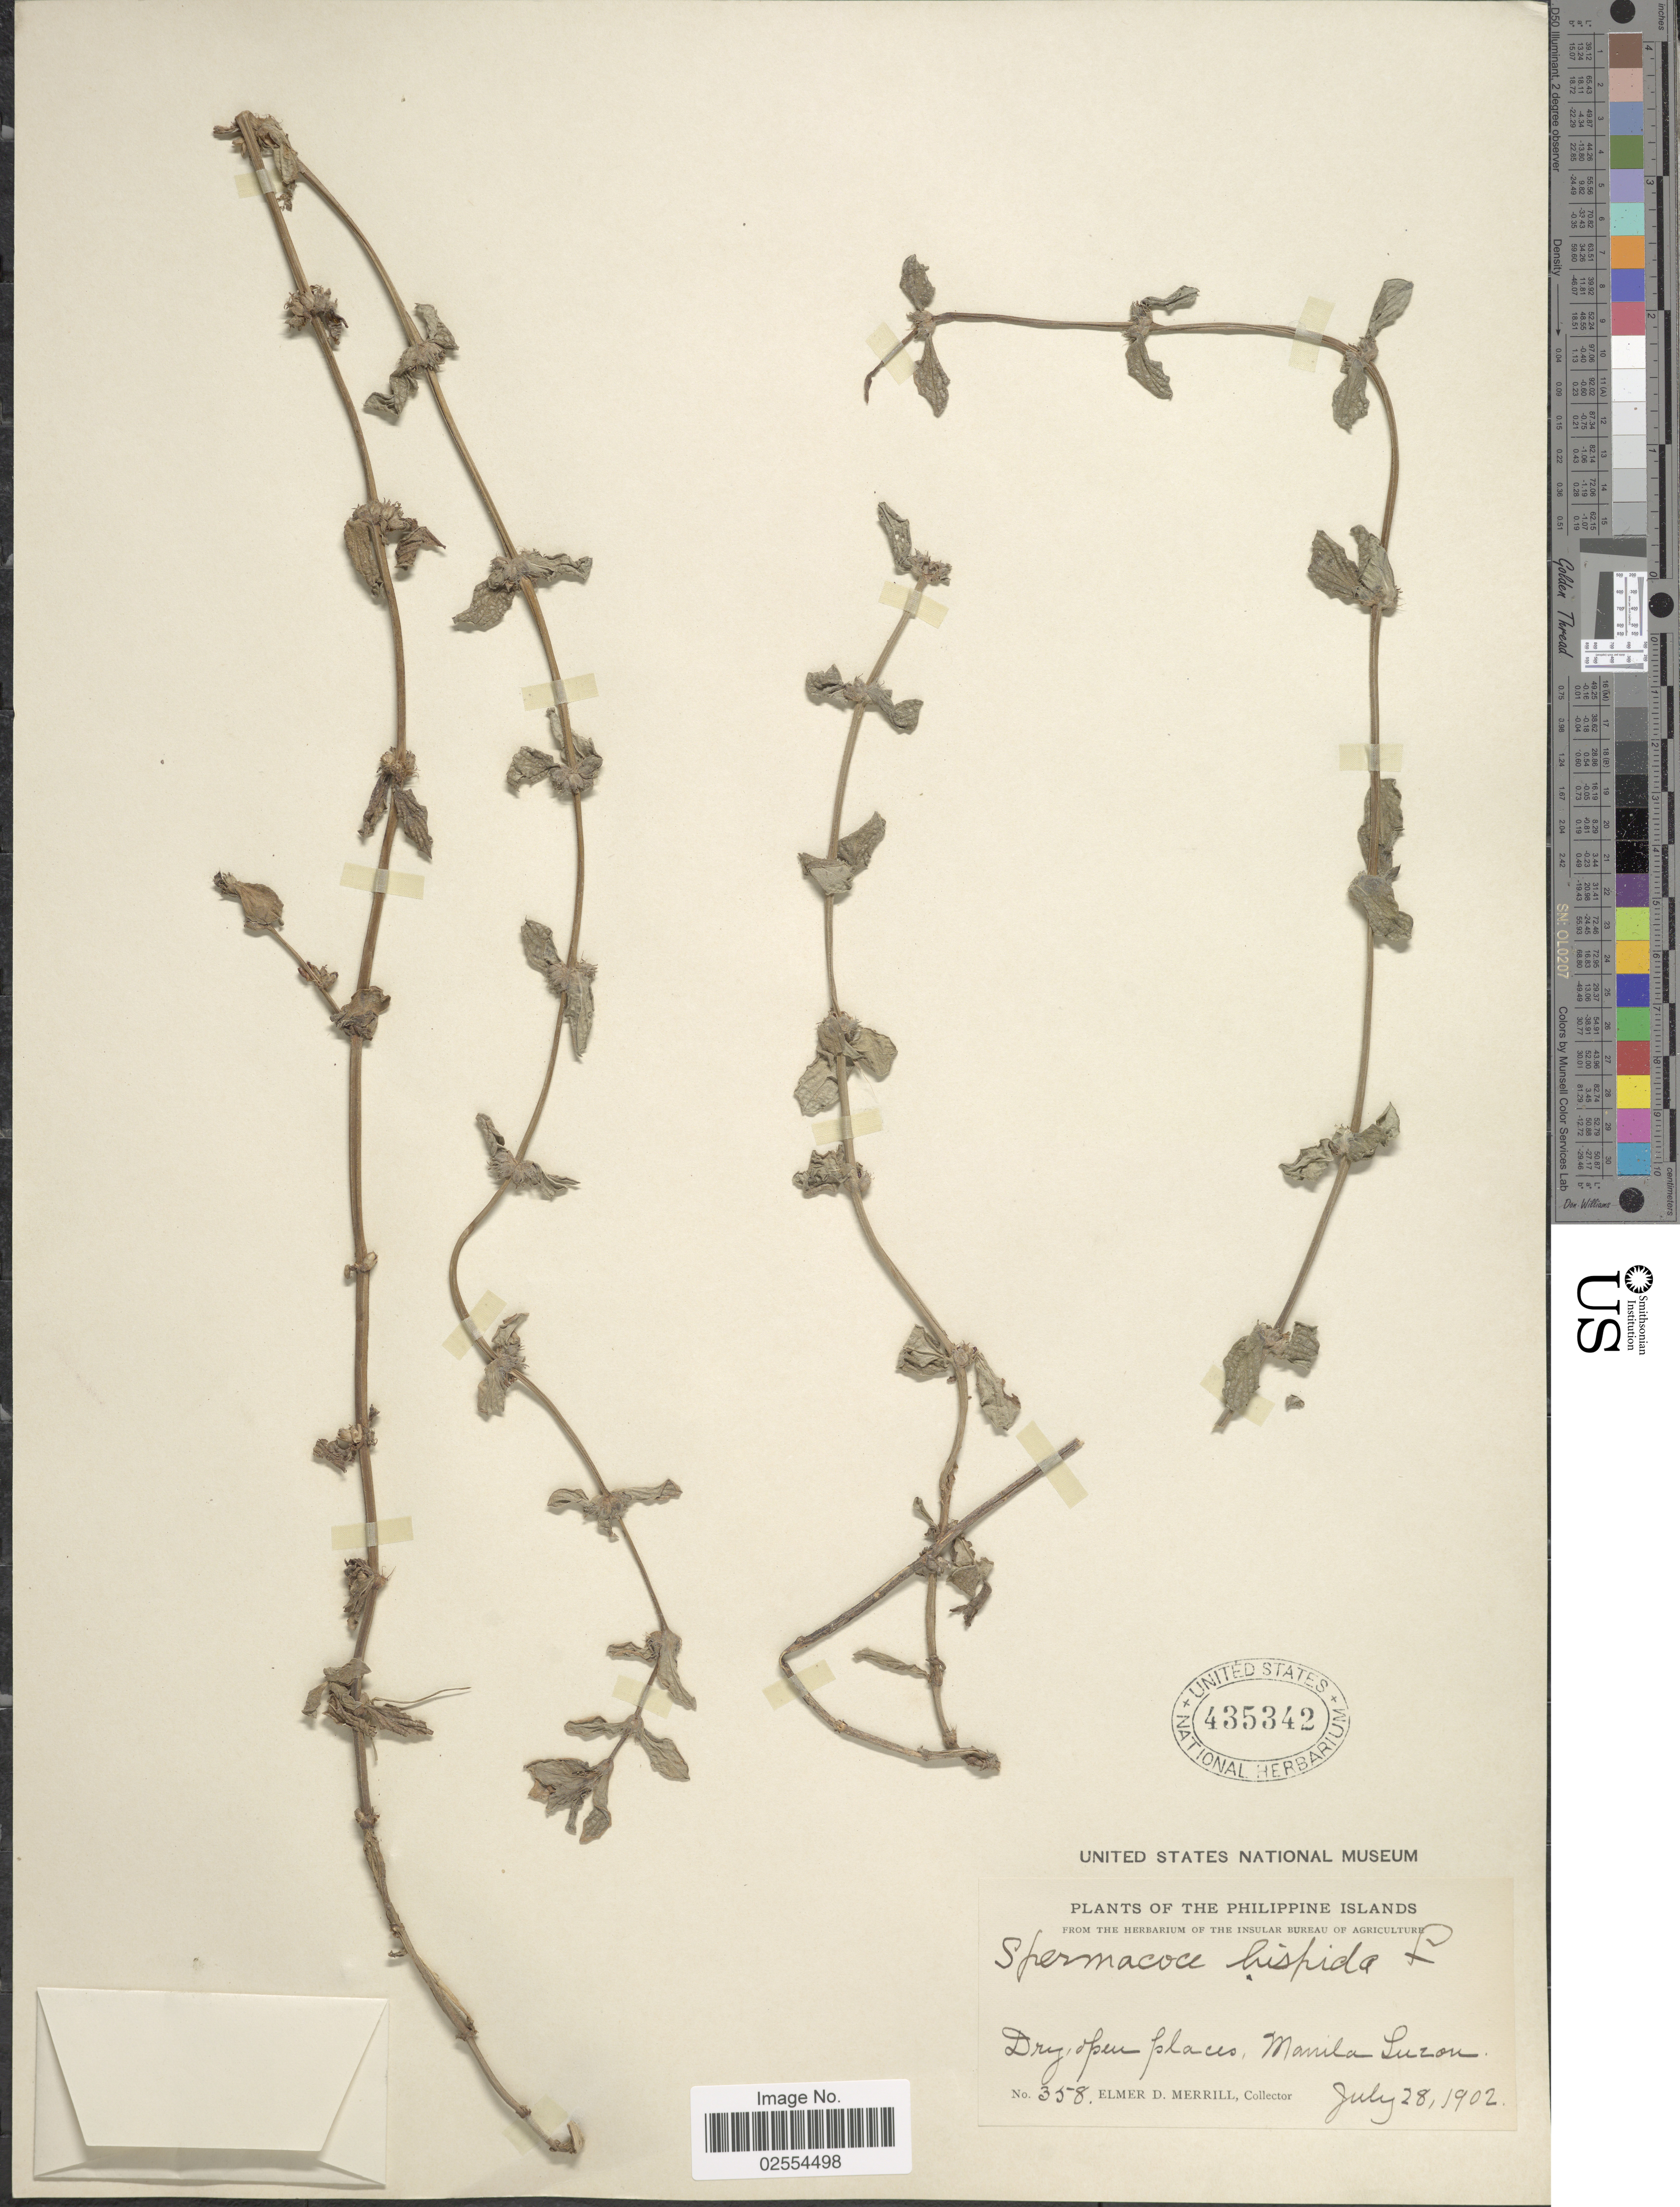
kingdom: Plantae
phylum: Tracheophyta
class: Magnoliopsida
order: Gentianales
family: Rubiaceae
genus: Spermacoce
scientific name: Spermacoce hispida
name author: L.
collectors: E. D. Merrill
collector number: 358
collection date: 1902-07-28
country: Philippines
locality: Philippine Islands, dry open places, Manila Luzon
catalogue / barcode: US 435342